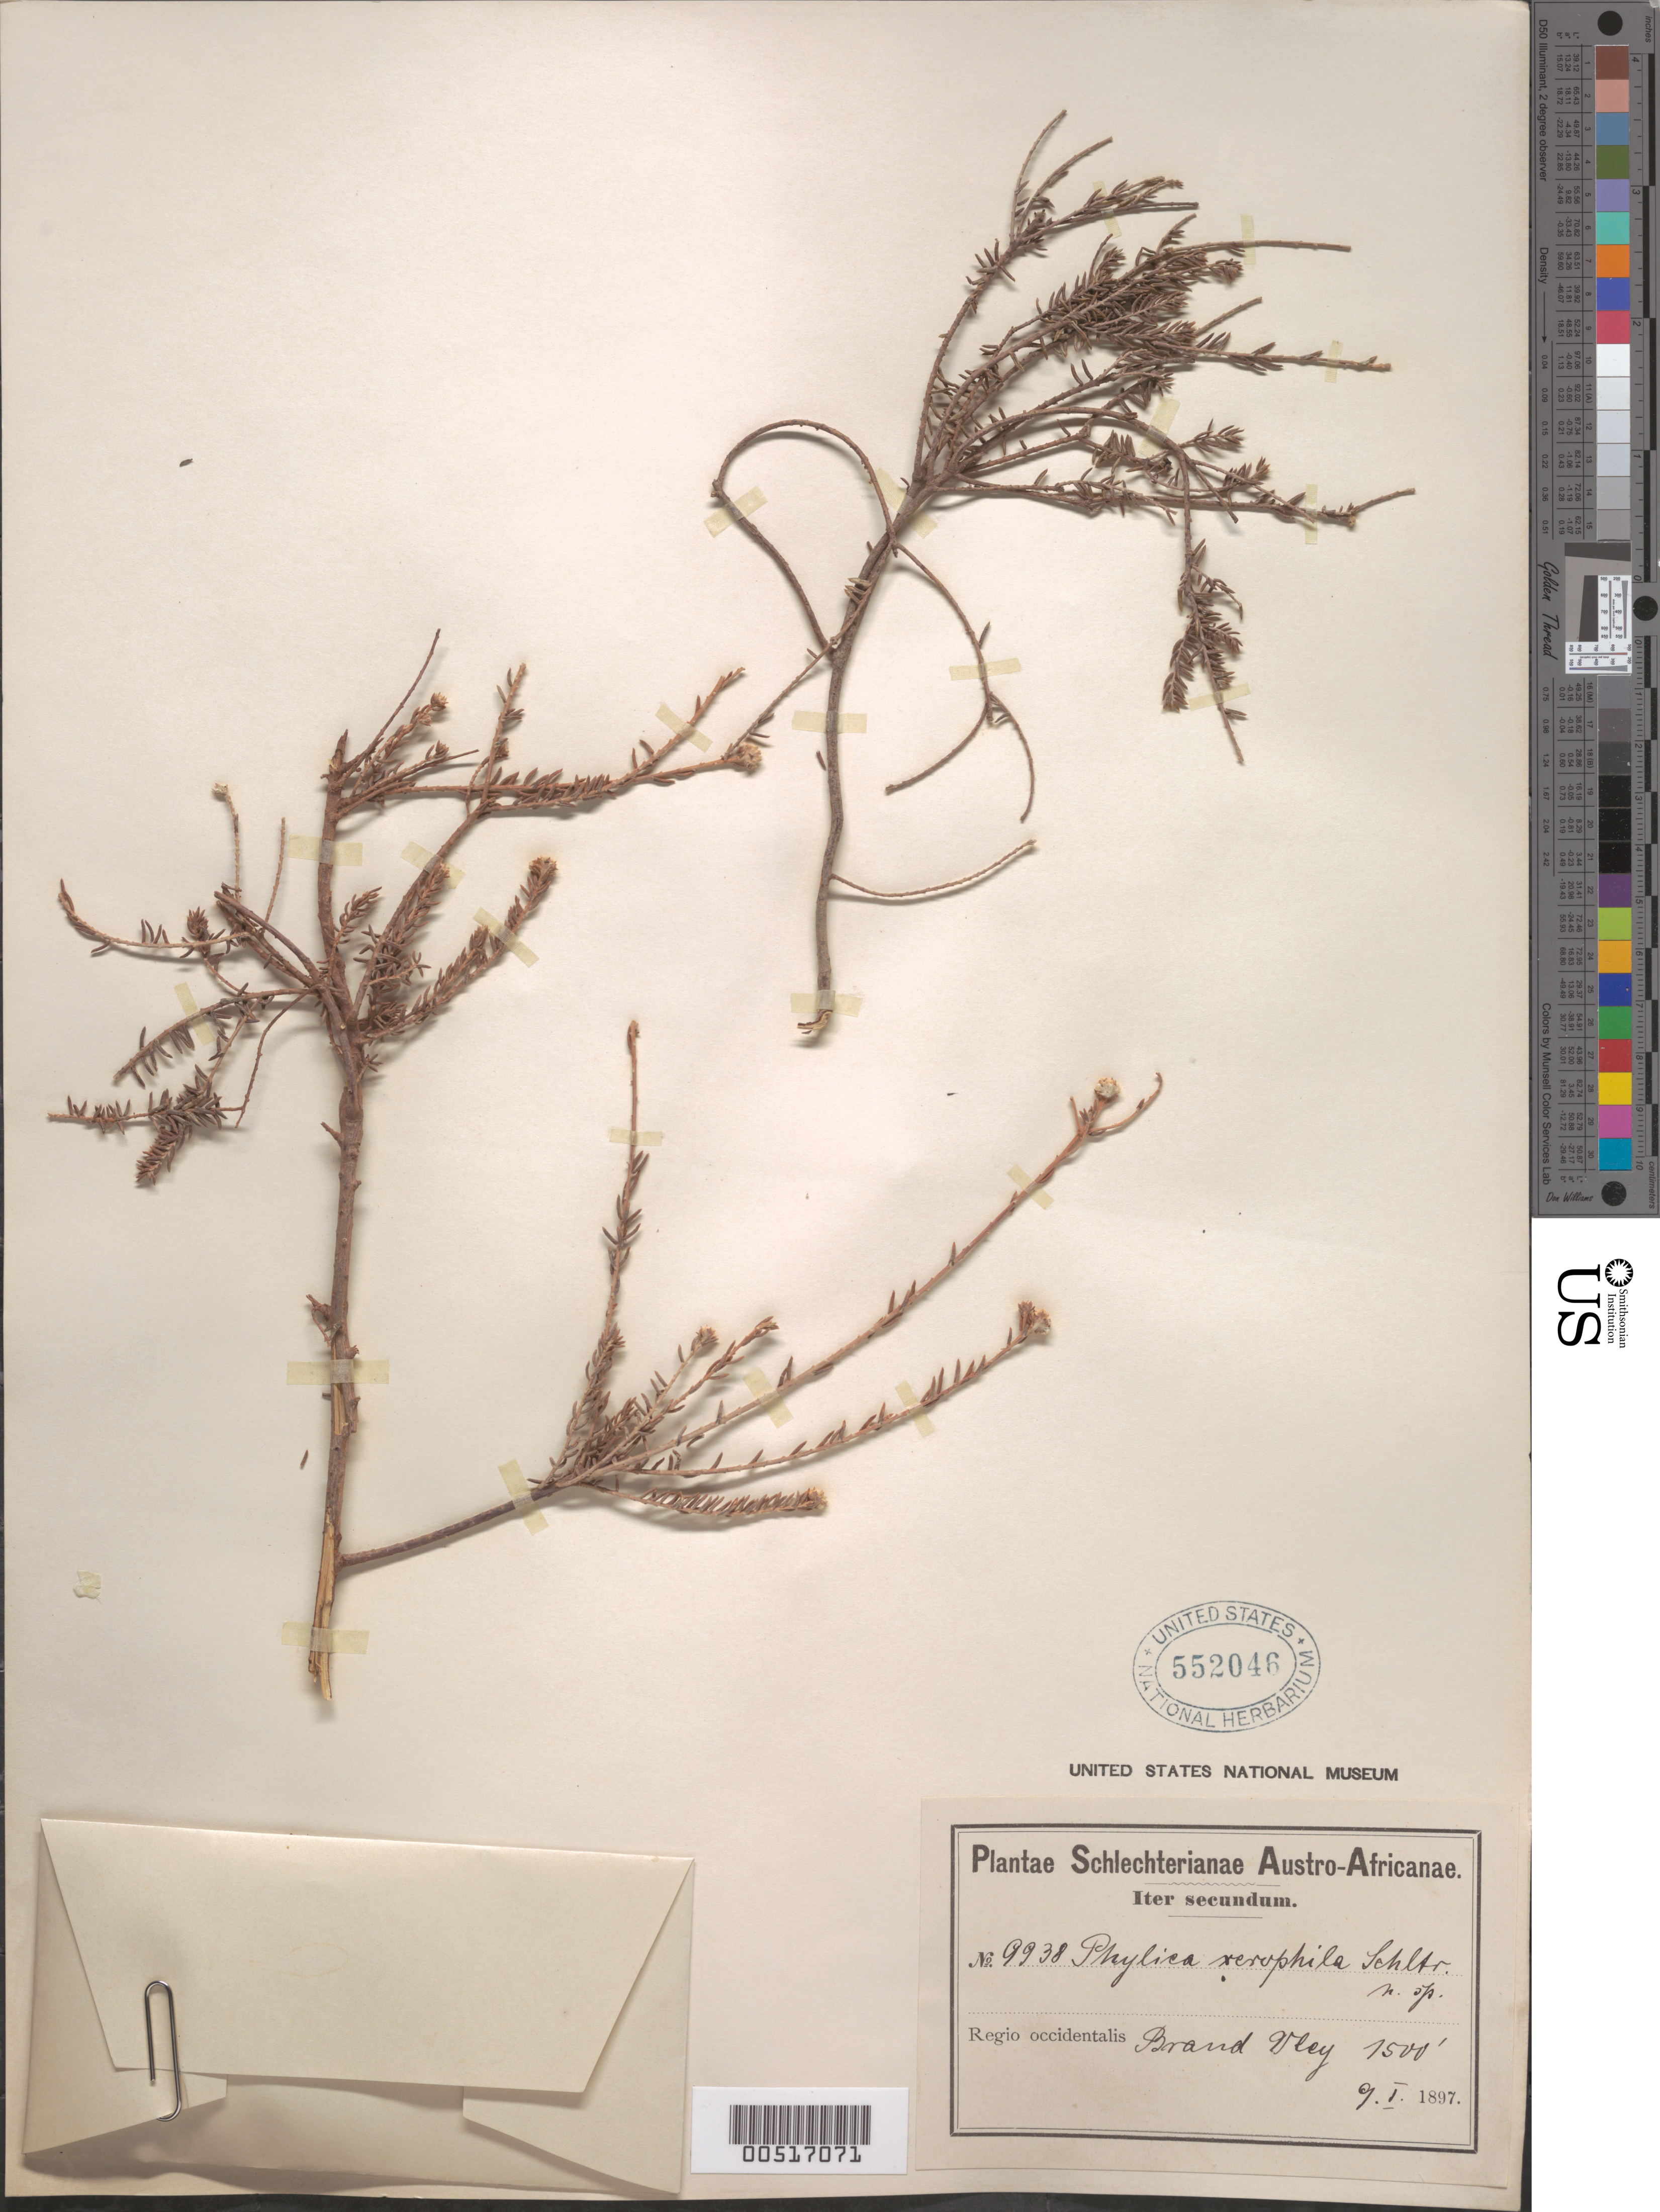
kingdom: Plantae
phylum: Tracheophyta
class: Magnoliopsida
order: Rosales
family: Rhamnaceae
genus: Phylica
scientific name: Phylica xerophila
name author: Schltr.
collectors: F. R. R. Schlechter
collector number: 9938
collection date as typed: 09 Jan 1897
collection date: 1897-01-09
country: South Africa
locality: Brand uley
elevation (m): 457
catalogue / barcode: US 552046